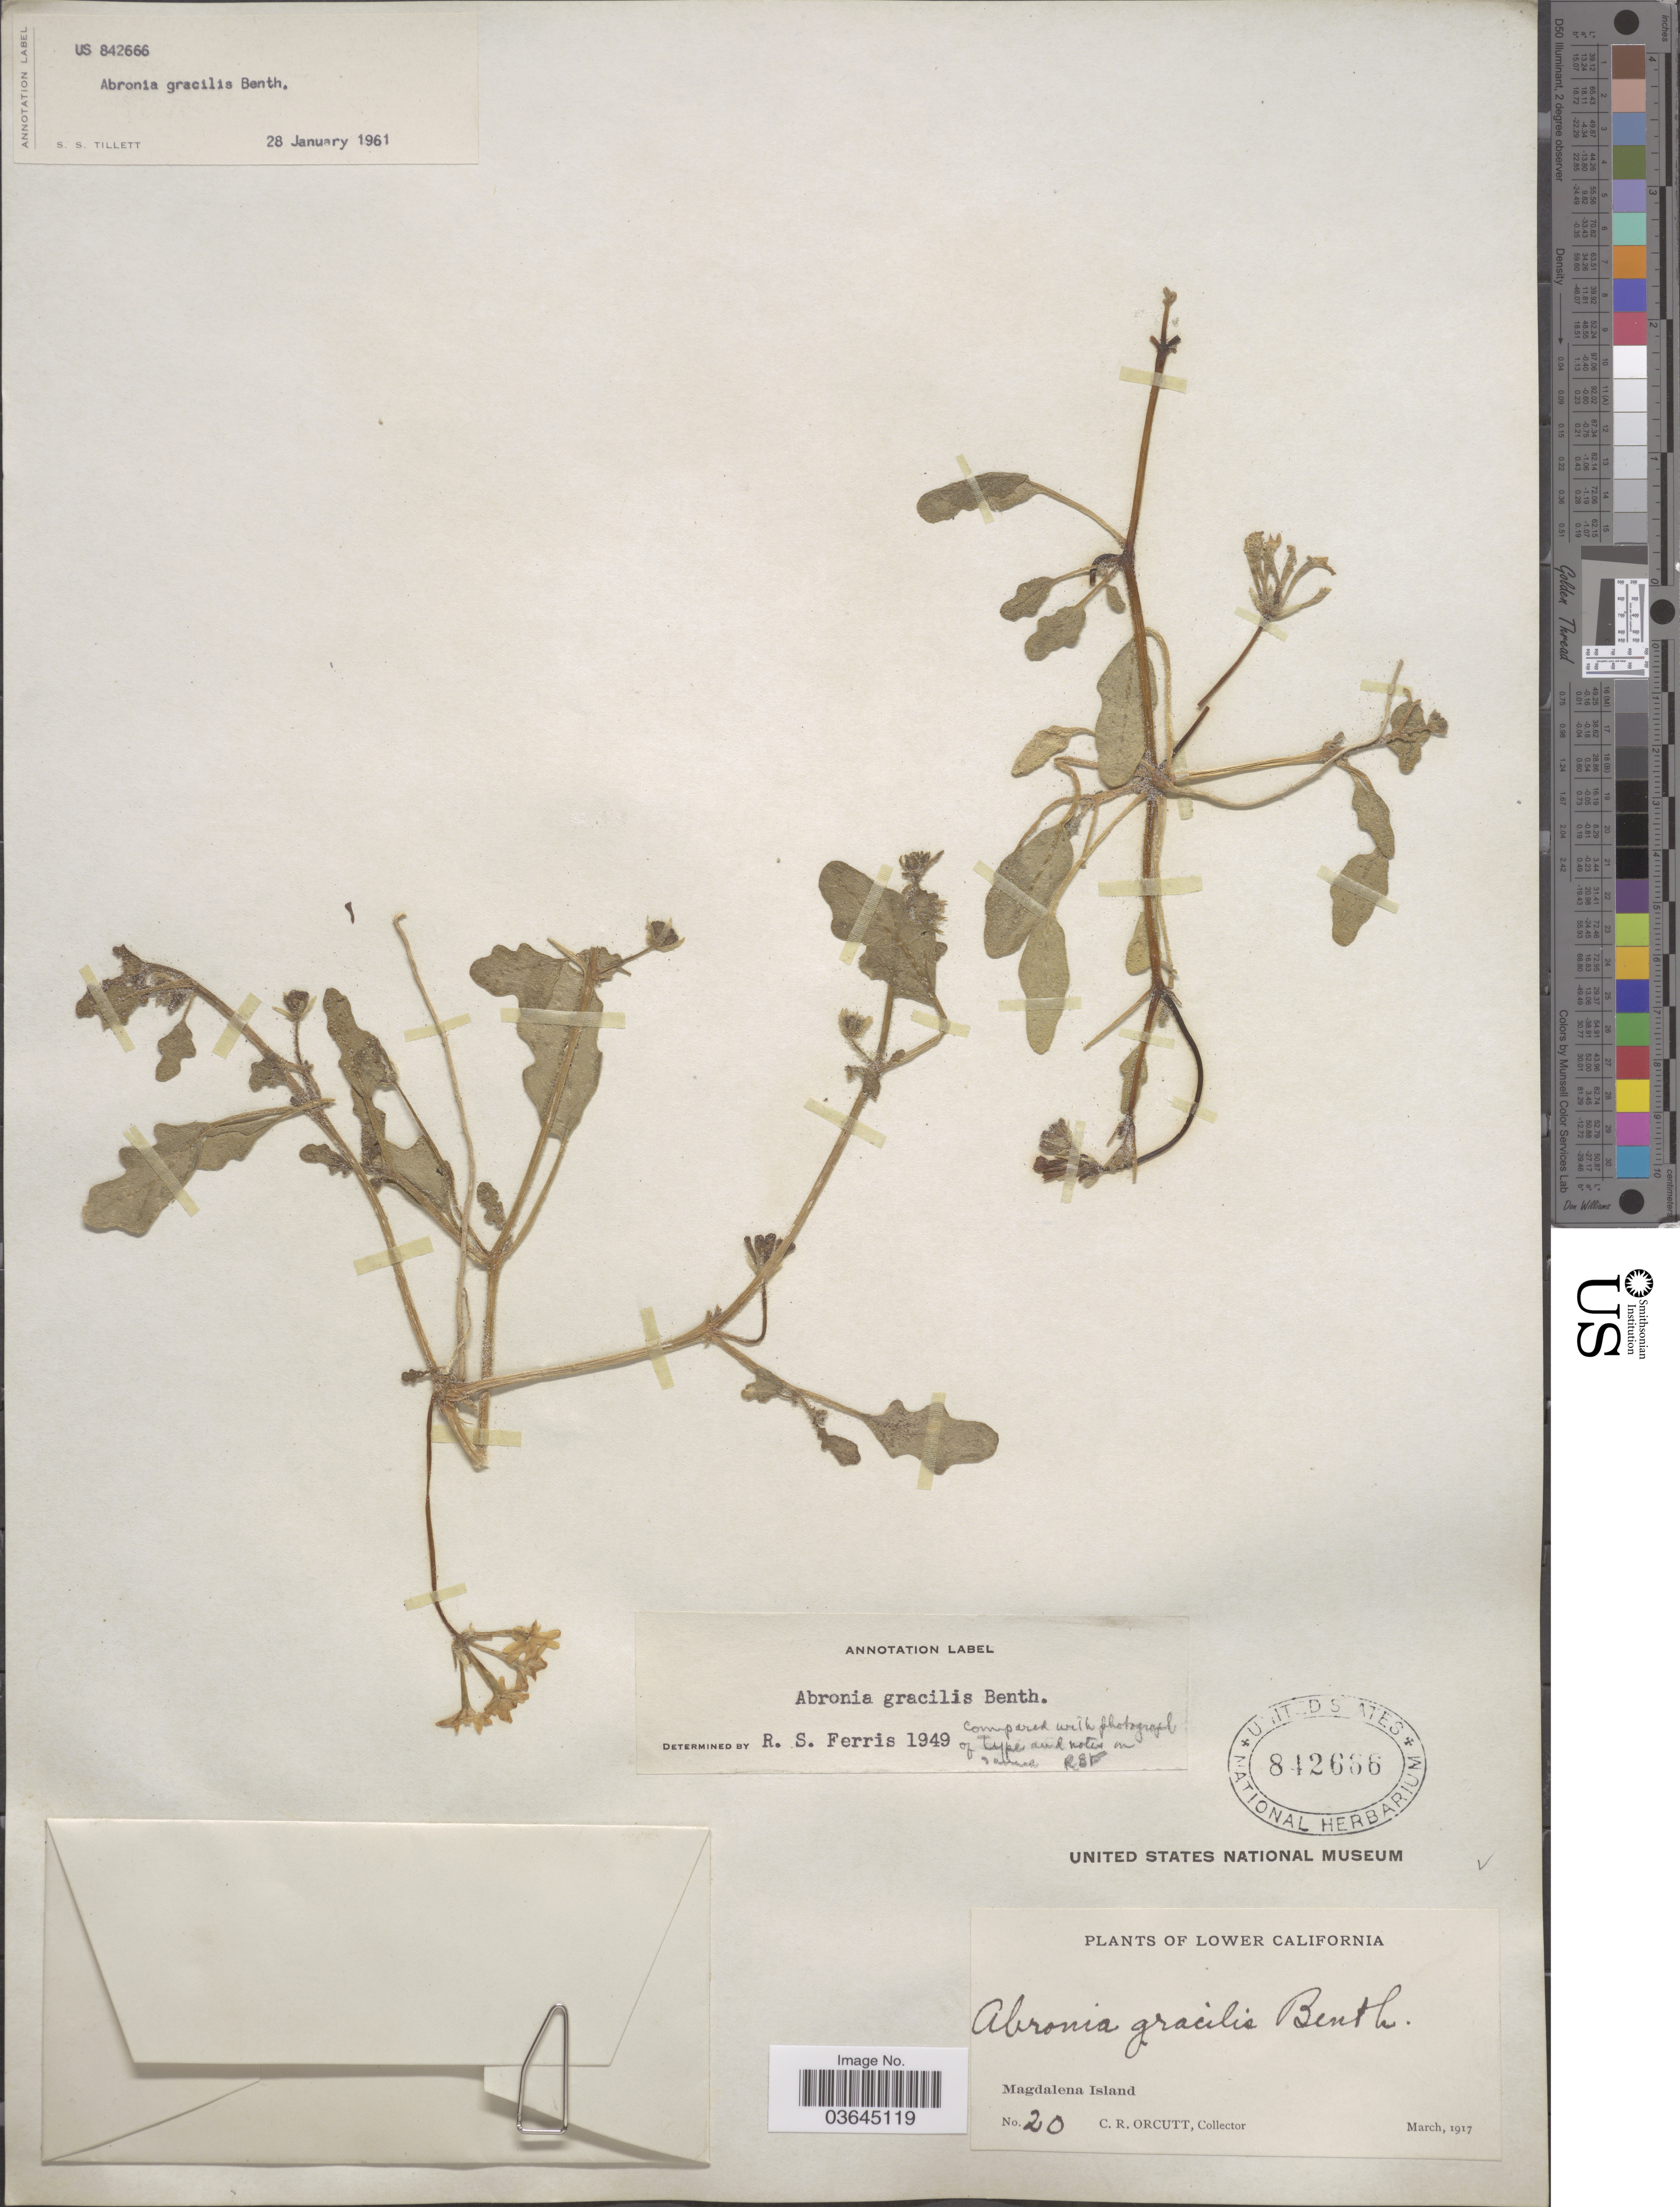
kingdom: Plantae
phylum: Tracheophyta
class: Magnoliopsida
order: Caryophyllales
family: Nyctaginaceae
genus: Abronia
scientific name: Abronia gracilis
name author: Benth.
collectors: C. R. Orcutt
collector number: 20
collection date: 1917-03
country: Mexico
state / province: Baja California Sur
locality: Lower California. Magdalena Island.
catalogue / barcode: US 842666